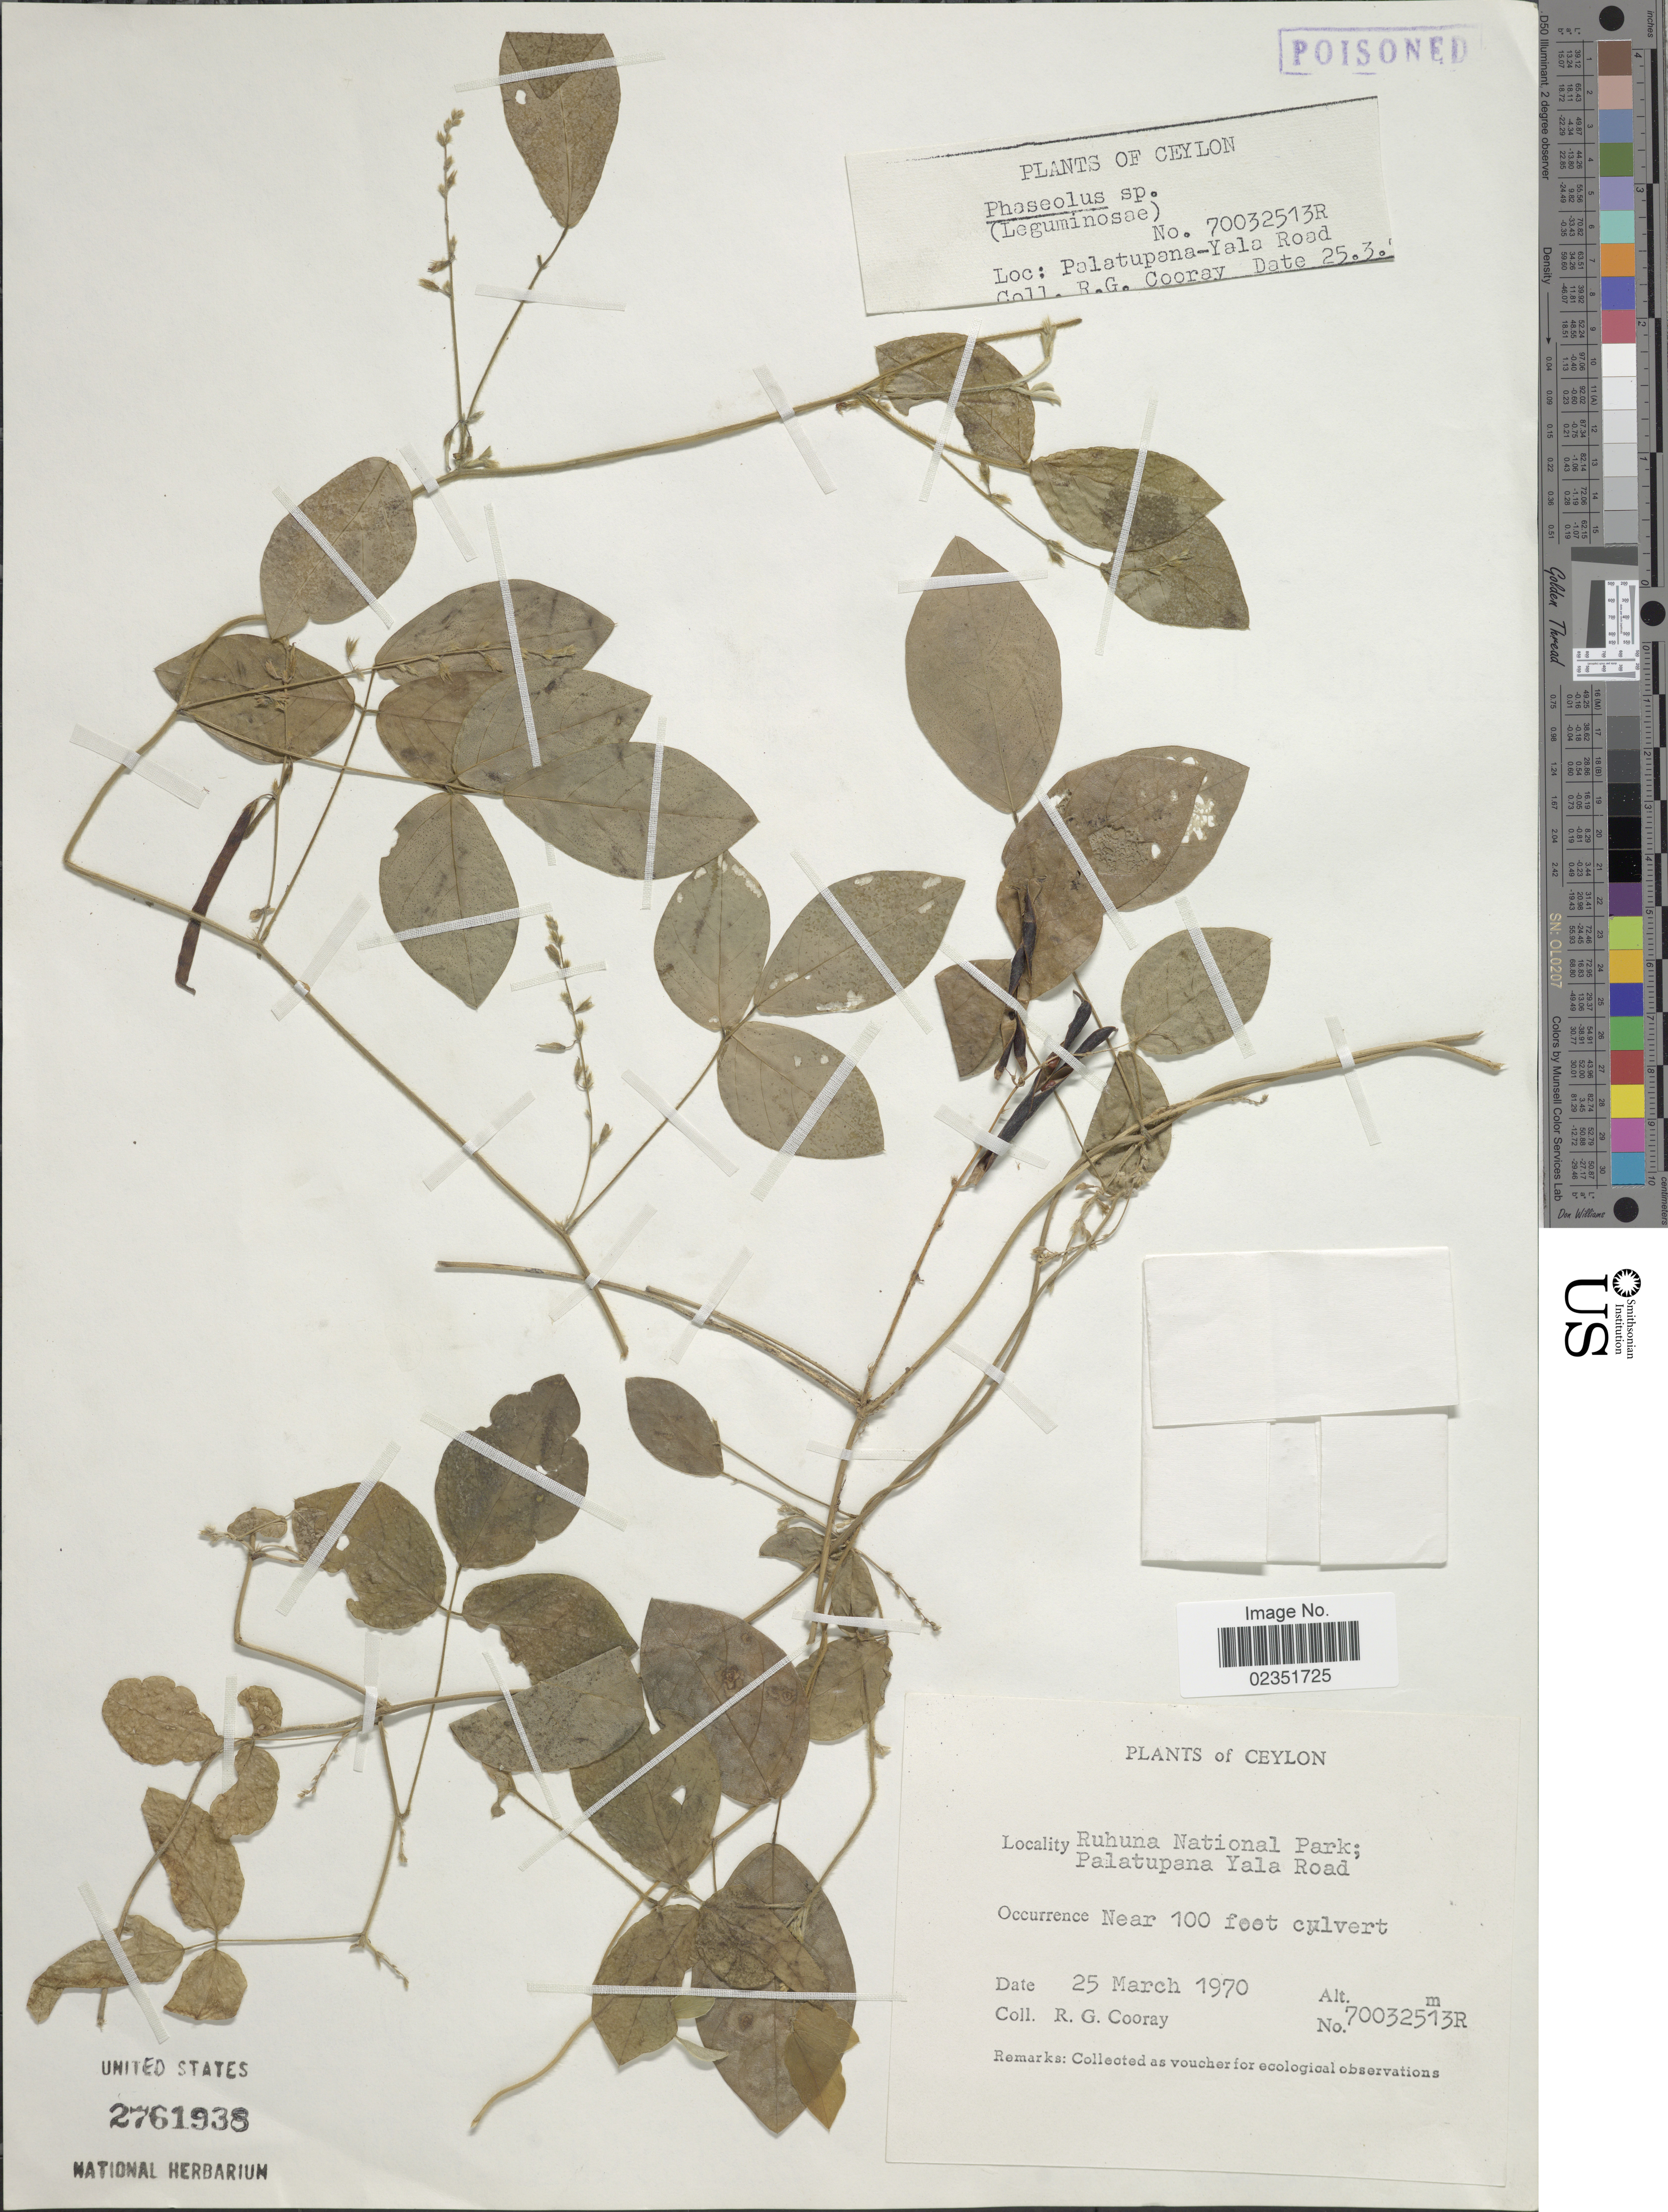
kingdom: Plantae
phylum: Tracheophyta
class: Magnoliopsida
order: Fabales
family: Fabaceae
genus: Phaseolus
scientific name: Phaseolus sp.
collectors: R. Cooray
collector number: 70032513R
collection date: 1970-03-25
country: Sri Lanka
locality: Ceylon, Ruhuna National Park; Palatupana Yala Road, near 100 feet culvert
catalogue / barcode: US 2761938